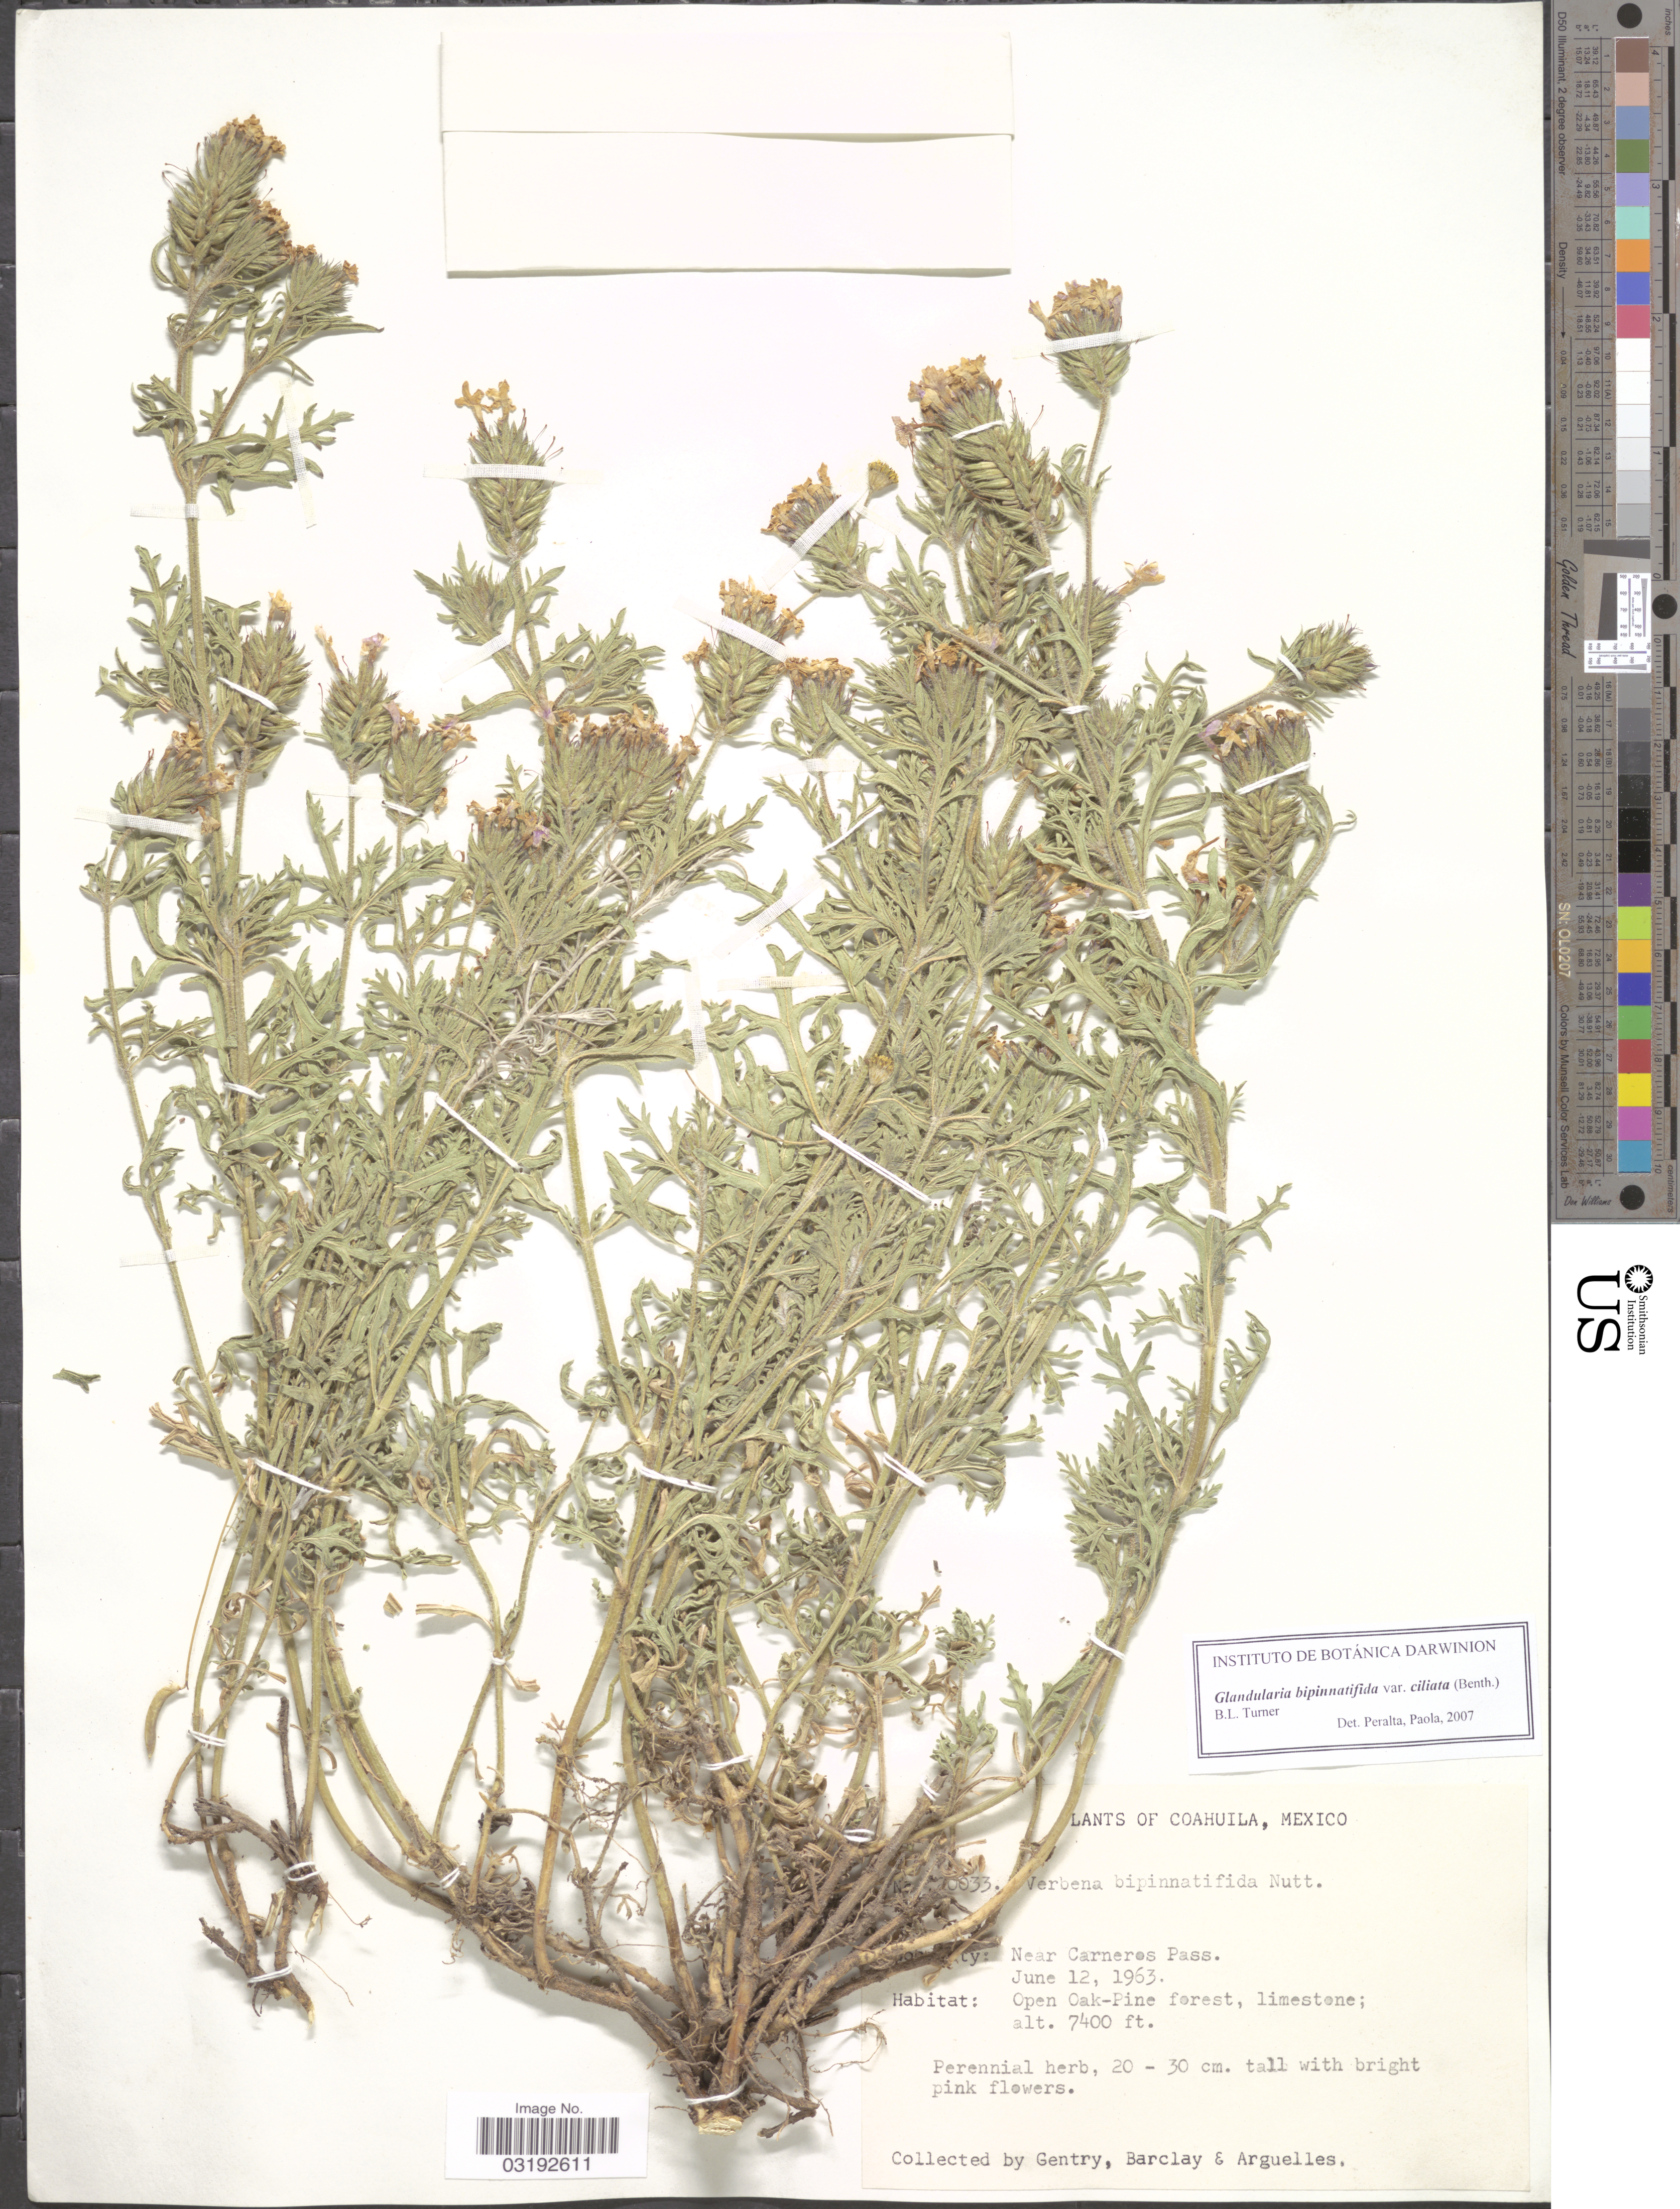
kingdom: Plantae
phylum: Tracheophyta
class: Magnoliopsida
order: Lamiales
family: Verbenaceae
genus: Verbena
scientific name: Verbena bipinnatifida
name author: (Schauer) Nutt.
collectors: Gentry, --, -- Barclay & Arguelles, --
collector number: !0033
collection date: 1963-06-12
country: Mexico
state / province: Coahuila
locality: Near Carneros Pass.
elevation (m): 2256